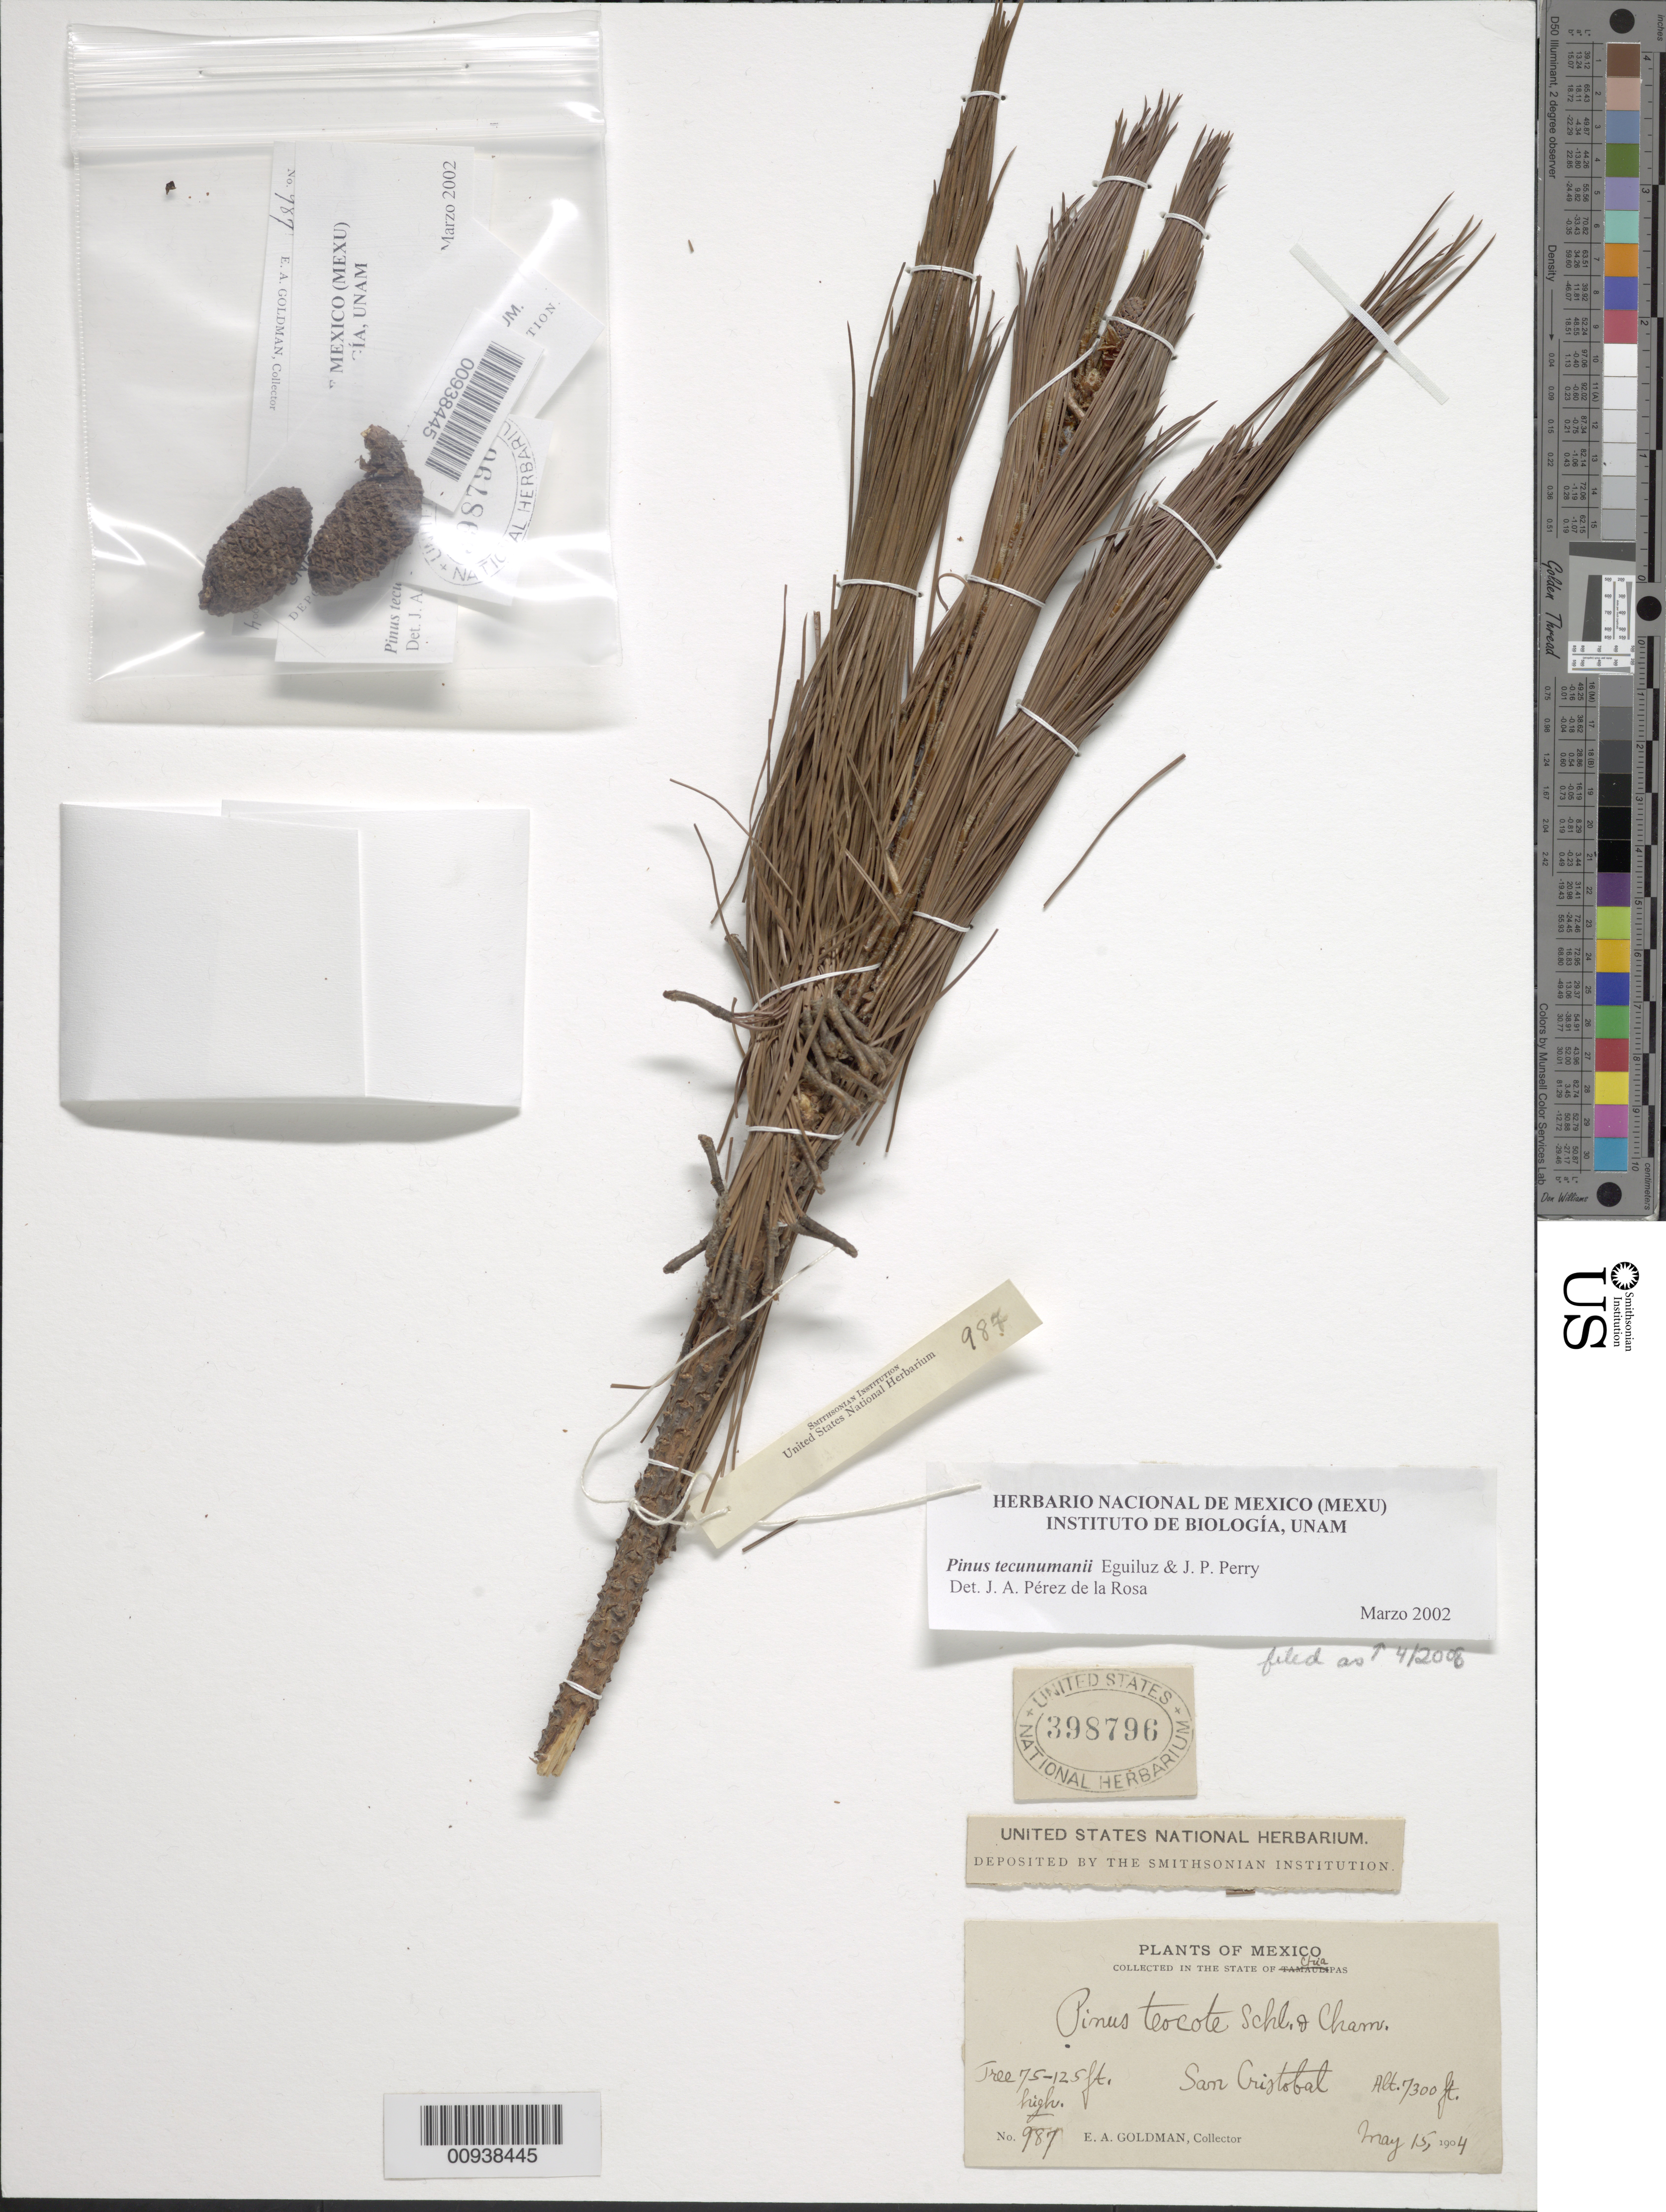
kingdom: Plantae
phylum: Tracheophyta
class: Pinopsida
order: Pinales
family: Pinaceae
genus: Pinus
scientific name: Pinus tecunumanii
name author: F. Schwerdtf. ex Eguiluz & J.P. Perry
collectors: E. A. Goldman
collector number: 987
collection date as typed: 15 May 1904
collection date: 1904-05-15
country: Mexico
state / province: Chiapas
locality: San Cristóbal.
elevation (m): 2225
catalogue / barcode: US 398796